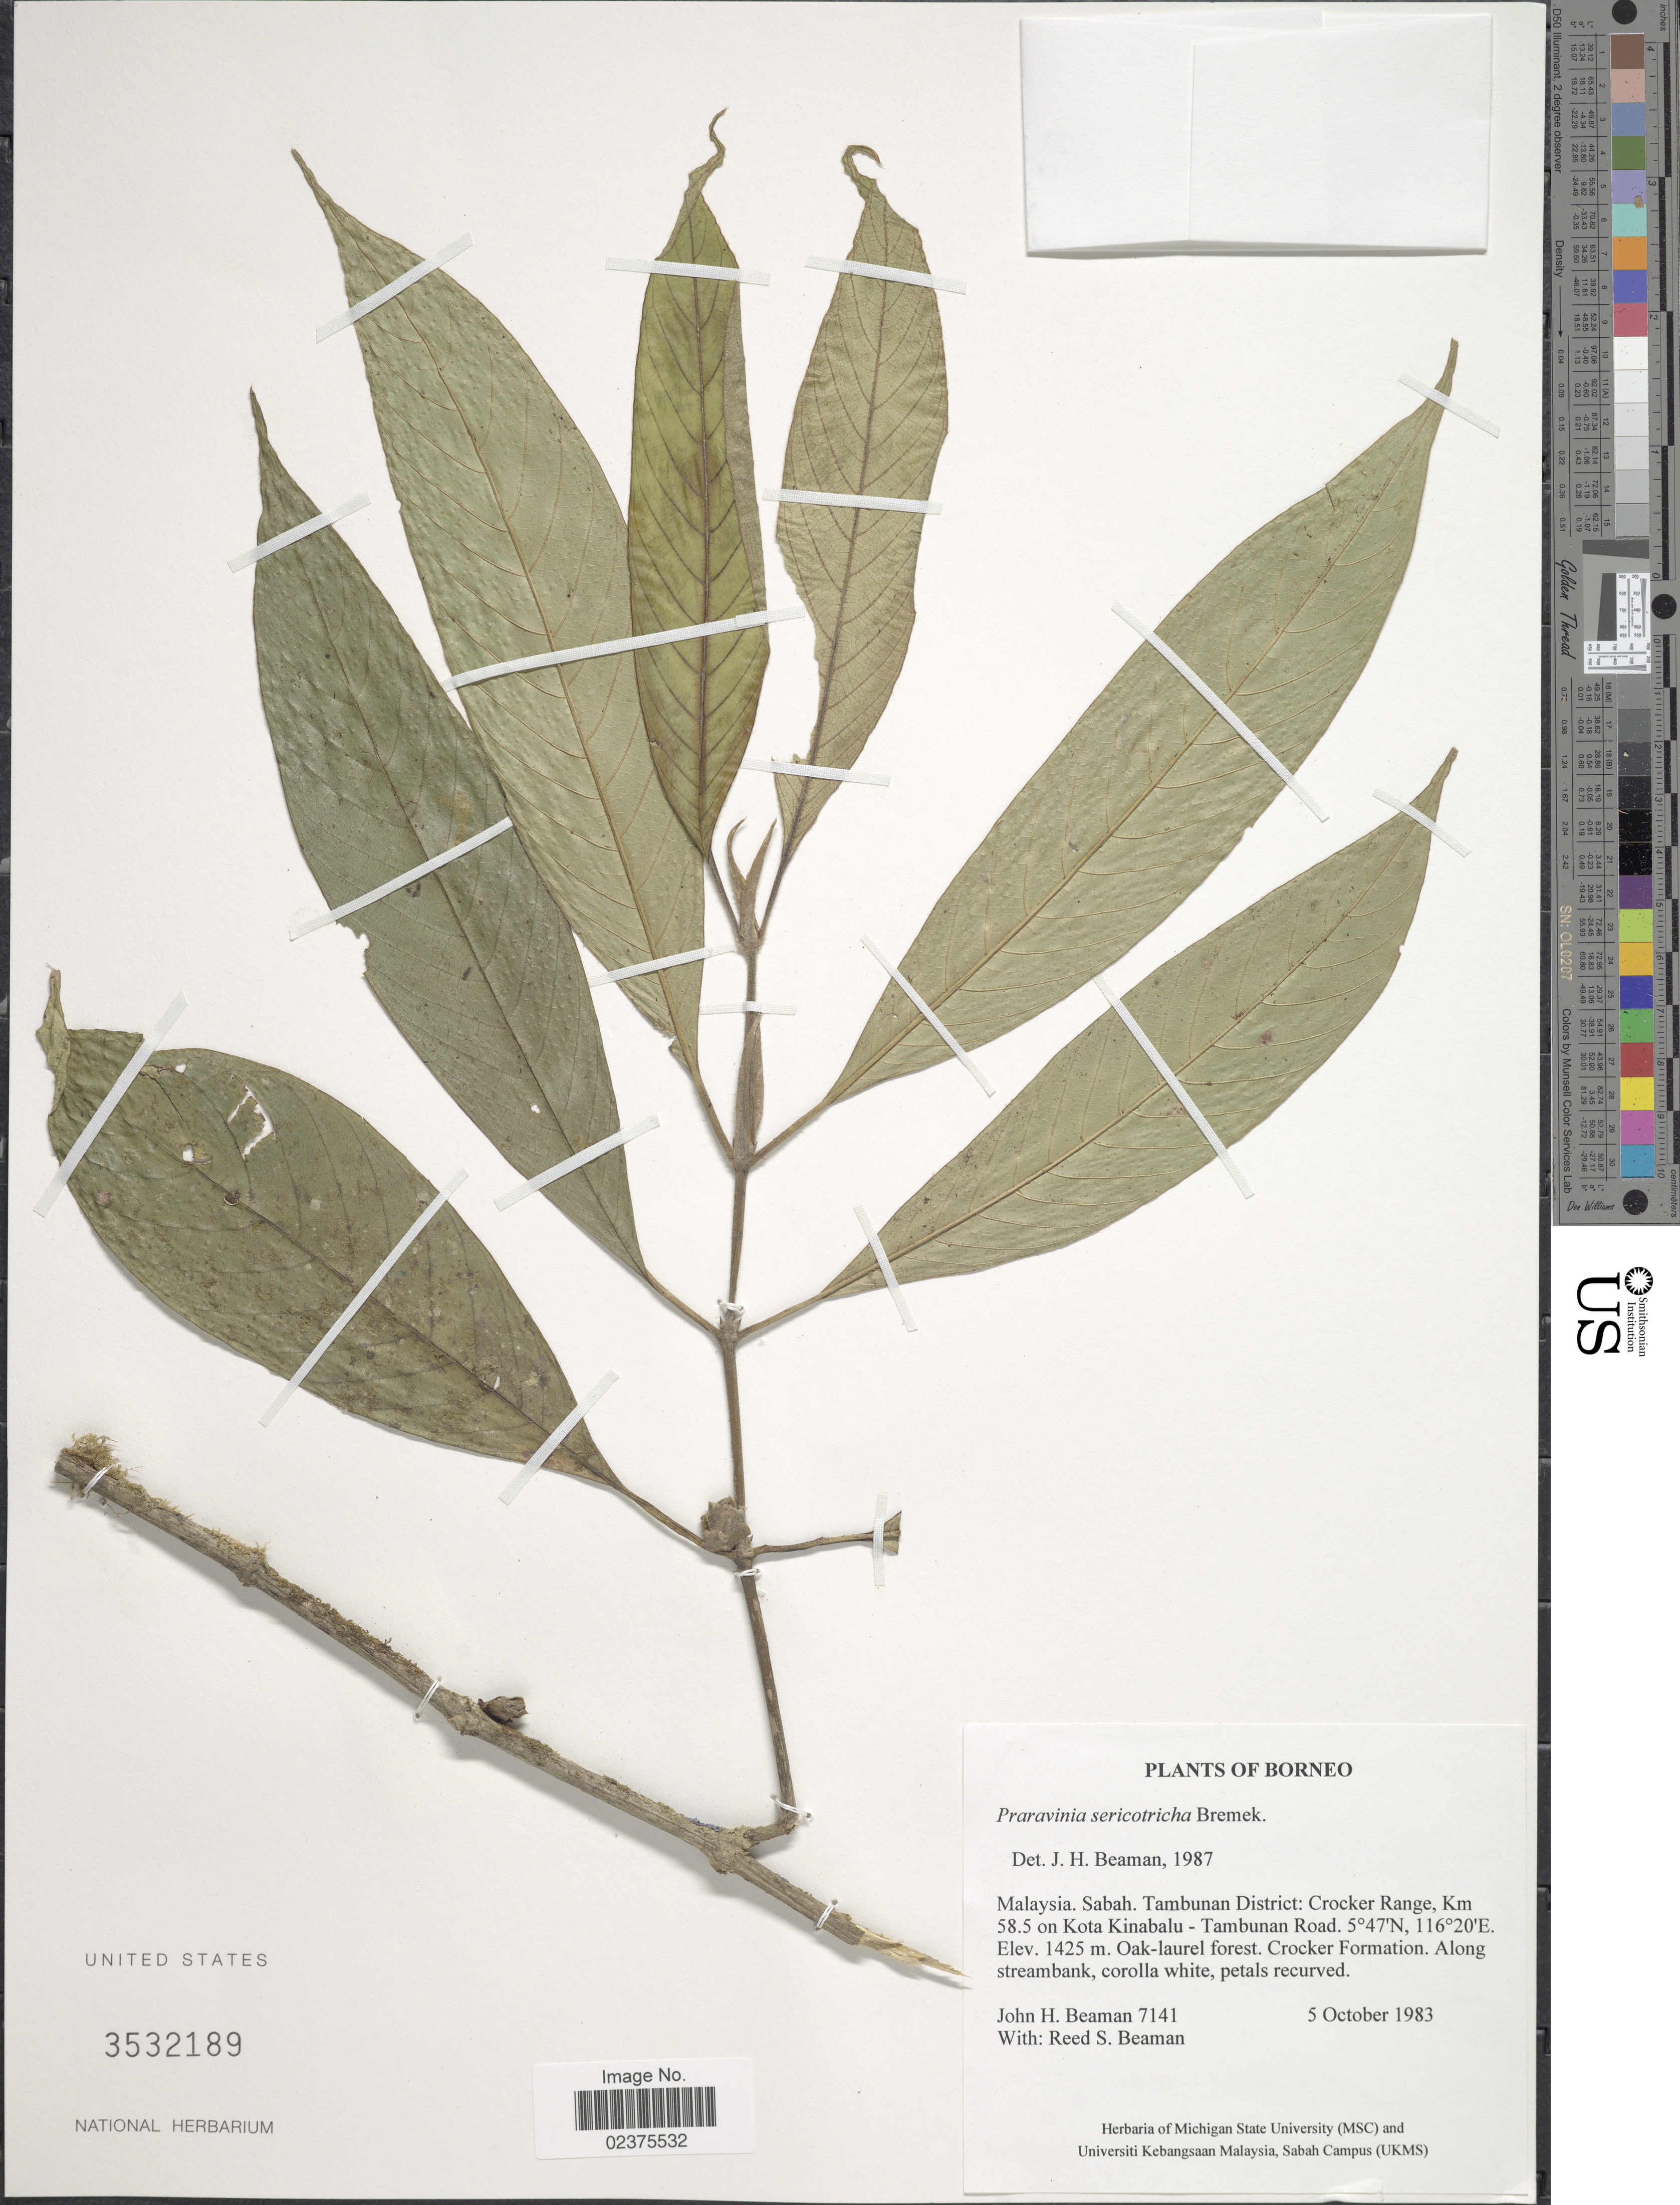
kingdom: Plantae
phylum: Tracheophyta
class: Magnoliopsida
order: Gentianales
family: Rubiaceae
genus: Praravinia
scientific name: Praravinia sericotricha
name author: Bremek.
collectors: J. H. Beaman & R. S. Beaman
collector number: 7141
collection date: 1983-10-05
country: Malaysia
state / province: Sabah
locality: Malaysia, Sabah, Tambunan District: Crocker Range, km 58.5 on Kota Kinabalu - Tambunan Road, Borneo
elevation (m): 1425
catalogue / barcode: US 3532189